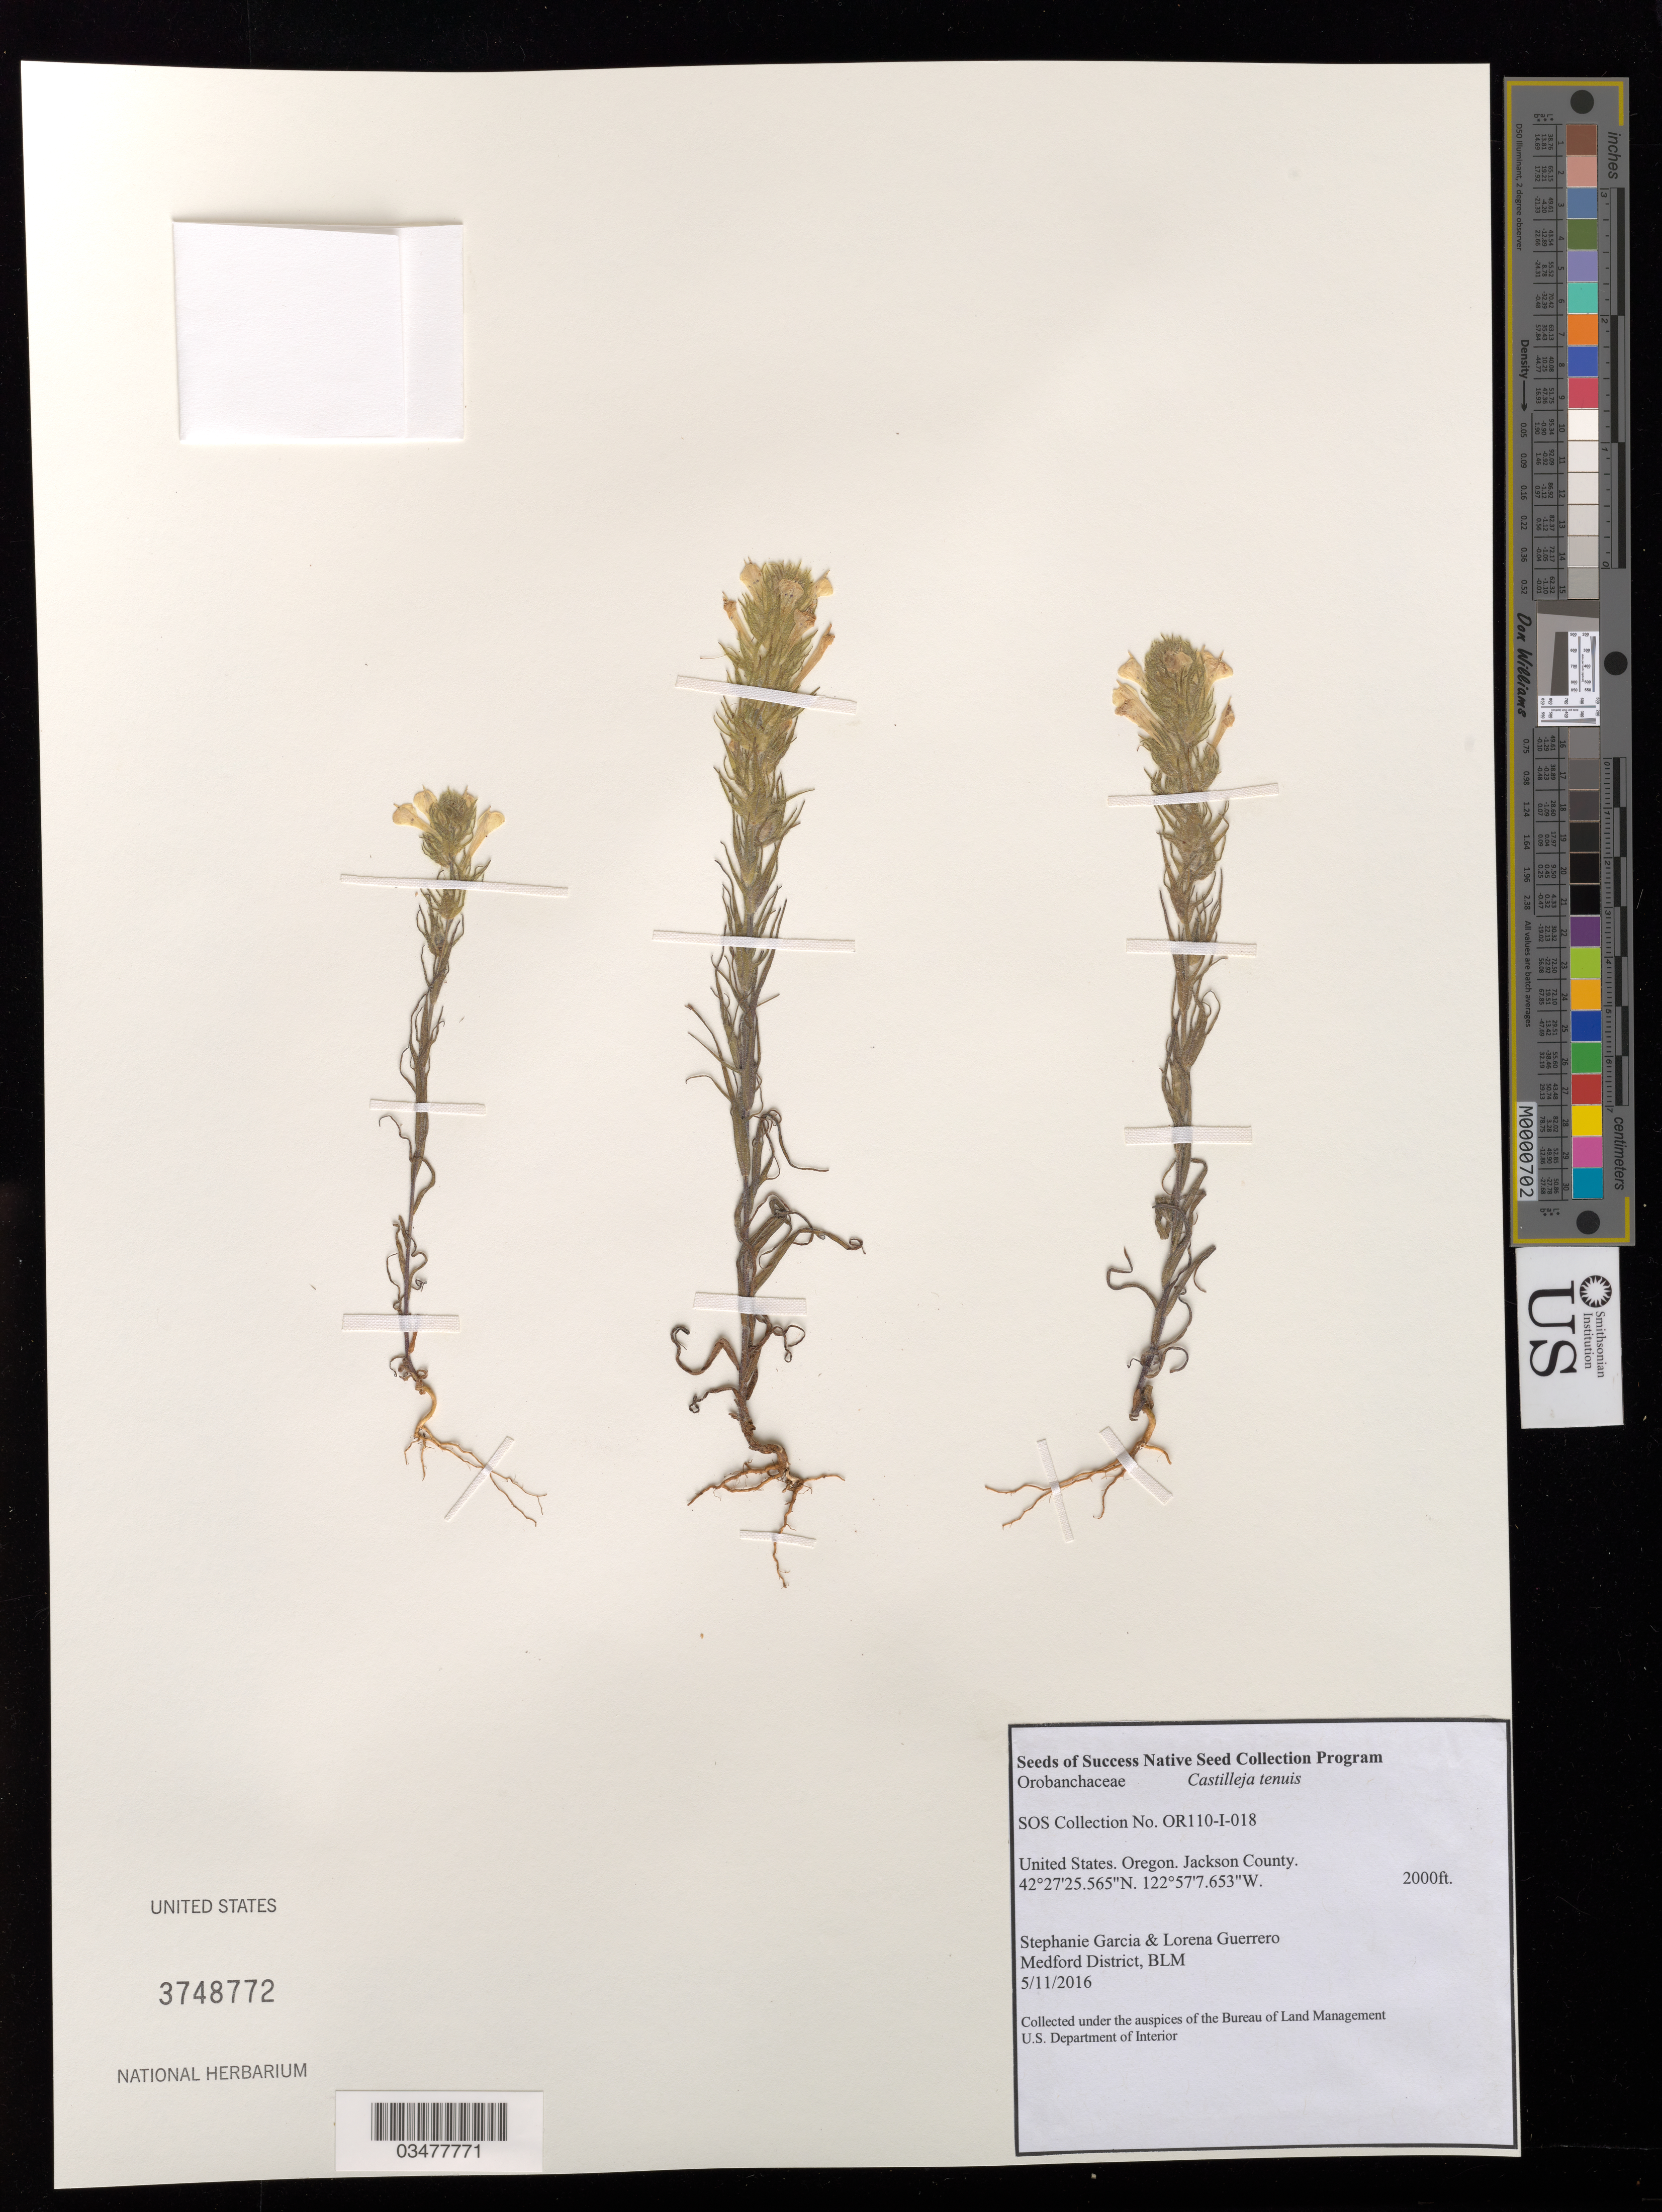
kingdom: Plantae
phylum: Tracheophyta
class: Magnoliopsida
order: Lamiales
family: Orobanchaceae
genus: Castilleja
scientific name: Castilleja tenuis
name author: (A. Heller) T.I. Chuang & Heckard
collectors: S. Garcia & Guerrero, L.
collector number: OR110-I-018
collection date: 2016-05-11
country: United States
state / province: Oregon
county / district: Jackson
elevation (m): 610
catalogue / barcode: US 3748772